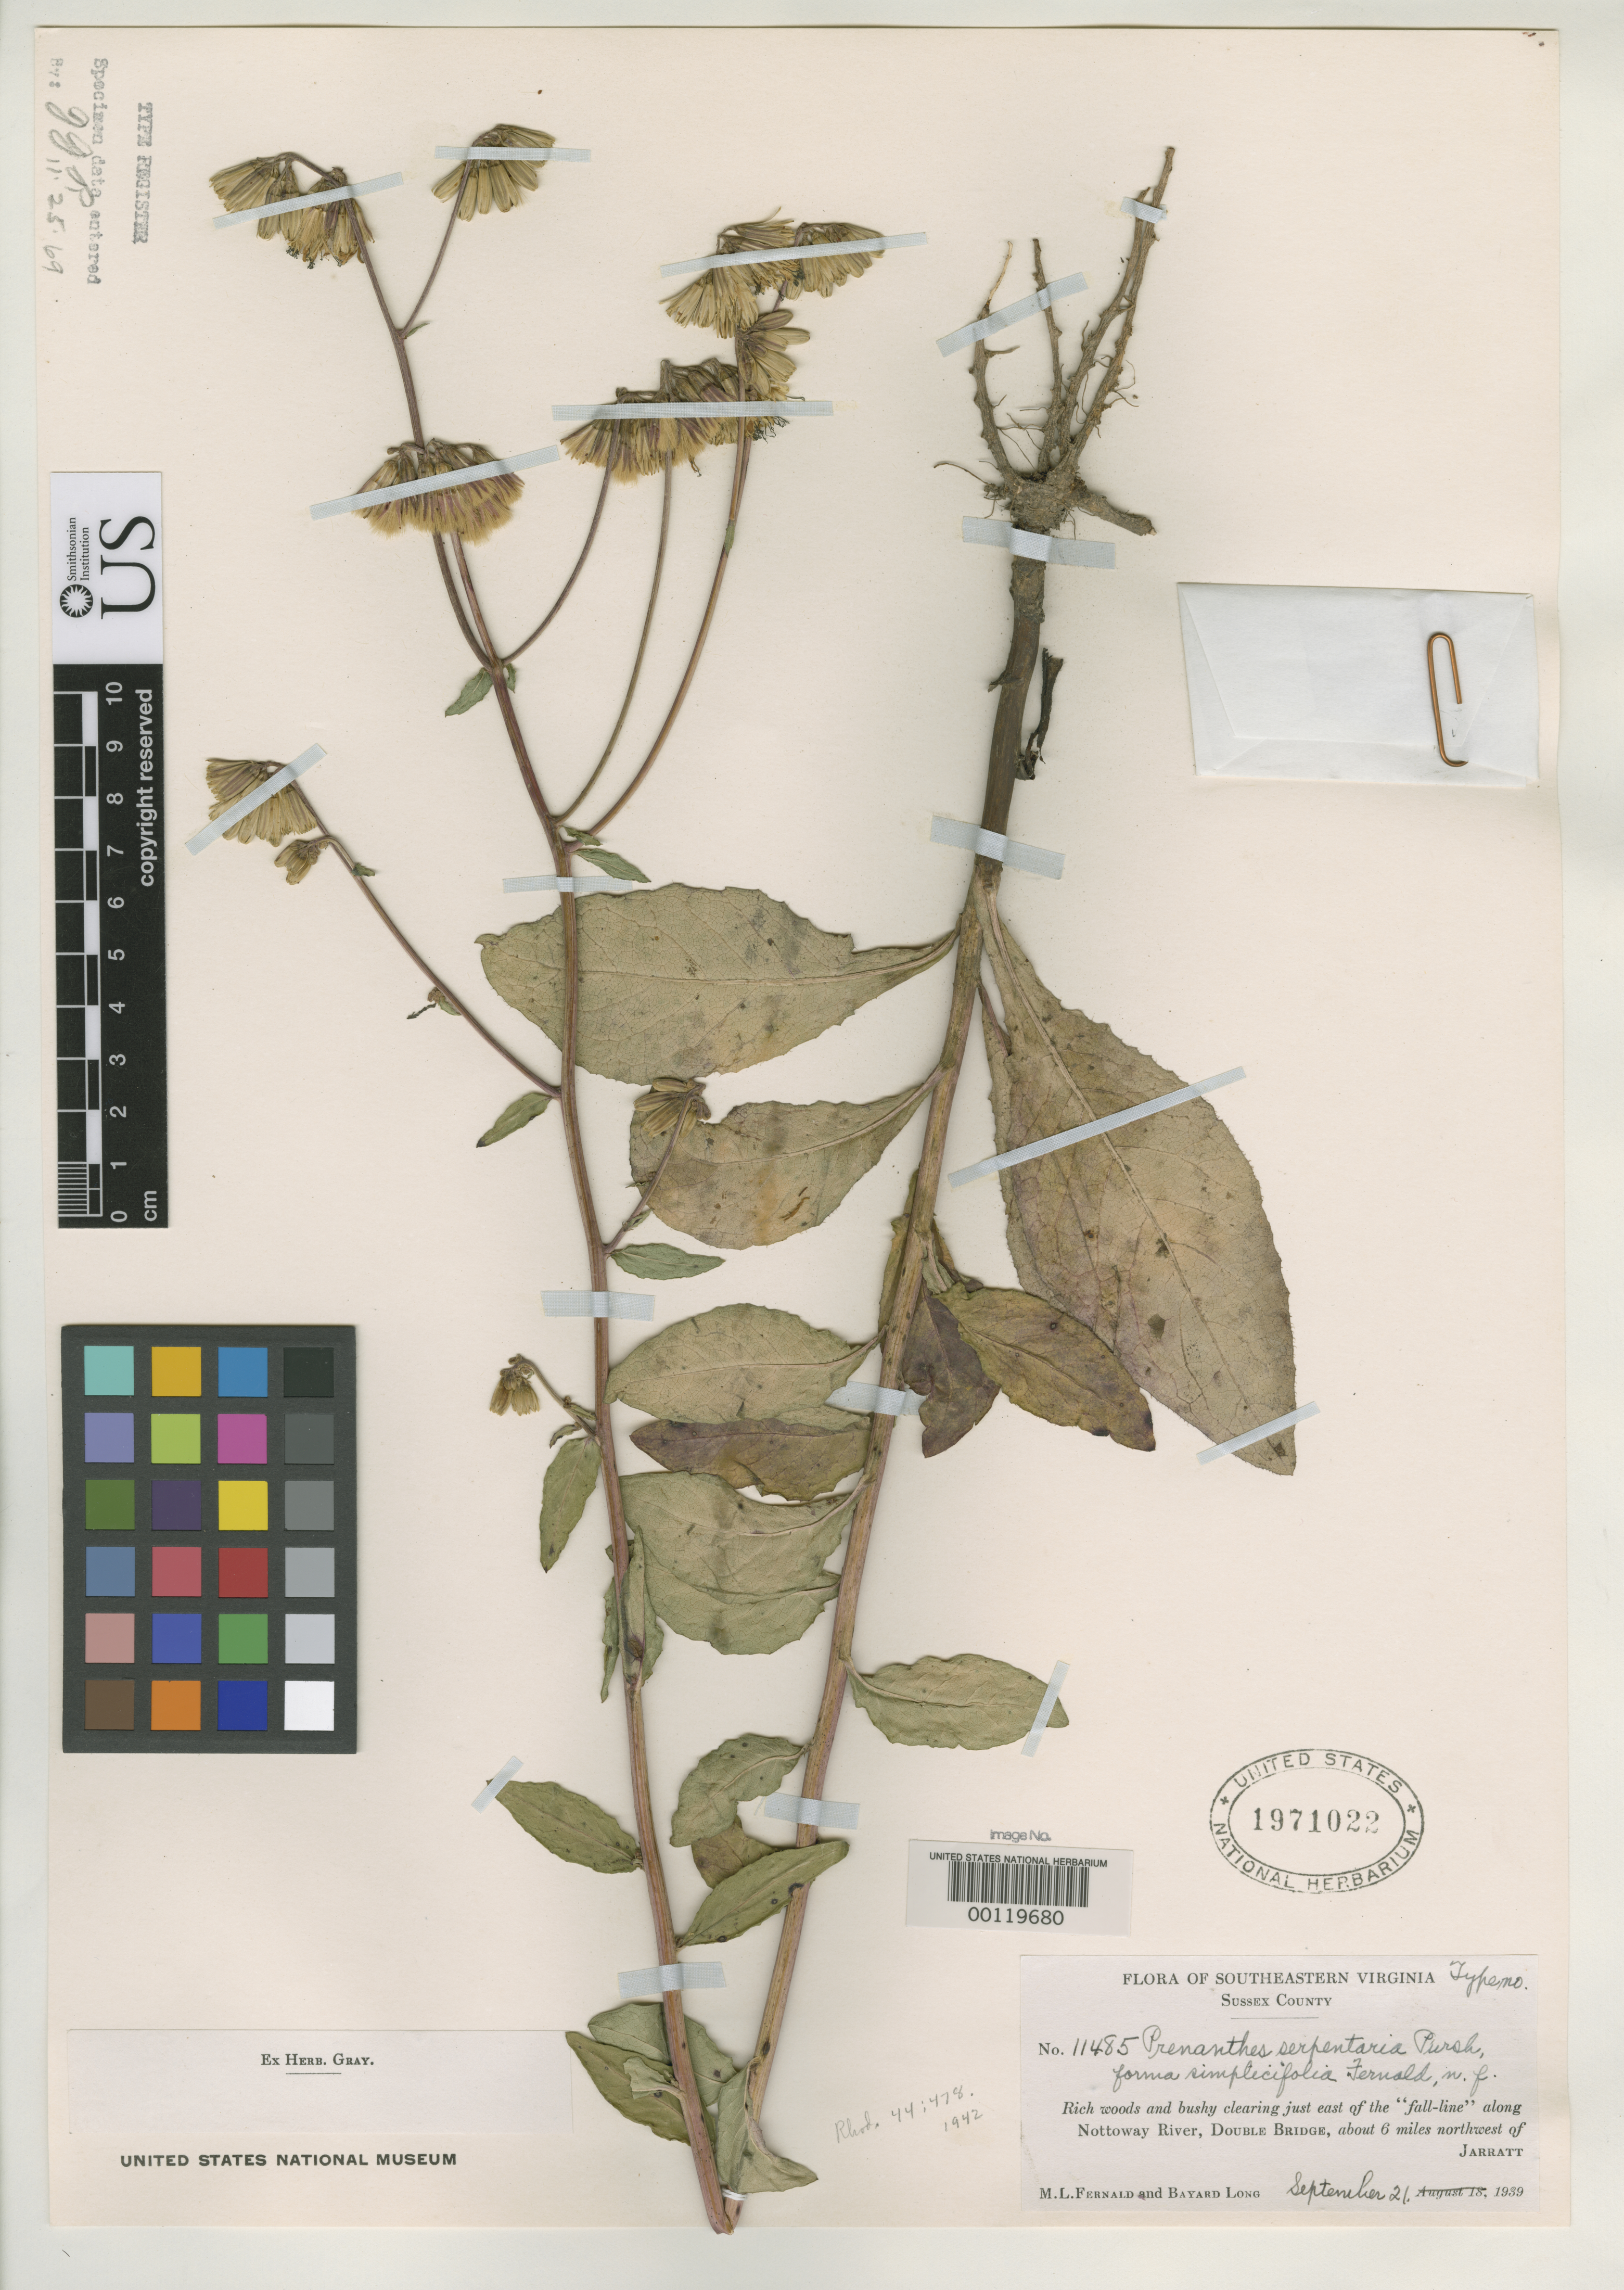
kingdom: Plantae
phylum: Tracheophyta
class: Magnoliopsida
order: Asterales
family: Asteraceae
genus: Prenanthes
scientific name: Prenanthes serpentaria f. simplicifolia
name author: Fernald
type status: Isotype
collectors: M. L. Fernald & B. H. Long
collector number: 11485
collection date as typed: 21 Sep 1939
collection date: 1939-09-21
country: United States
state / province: Virginia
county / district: Sussex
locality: Jarratt.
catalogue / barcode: US 1971022